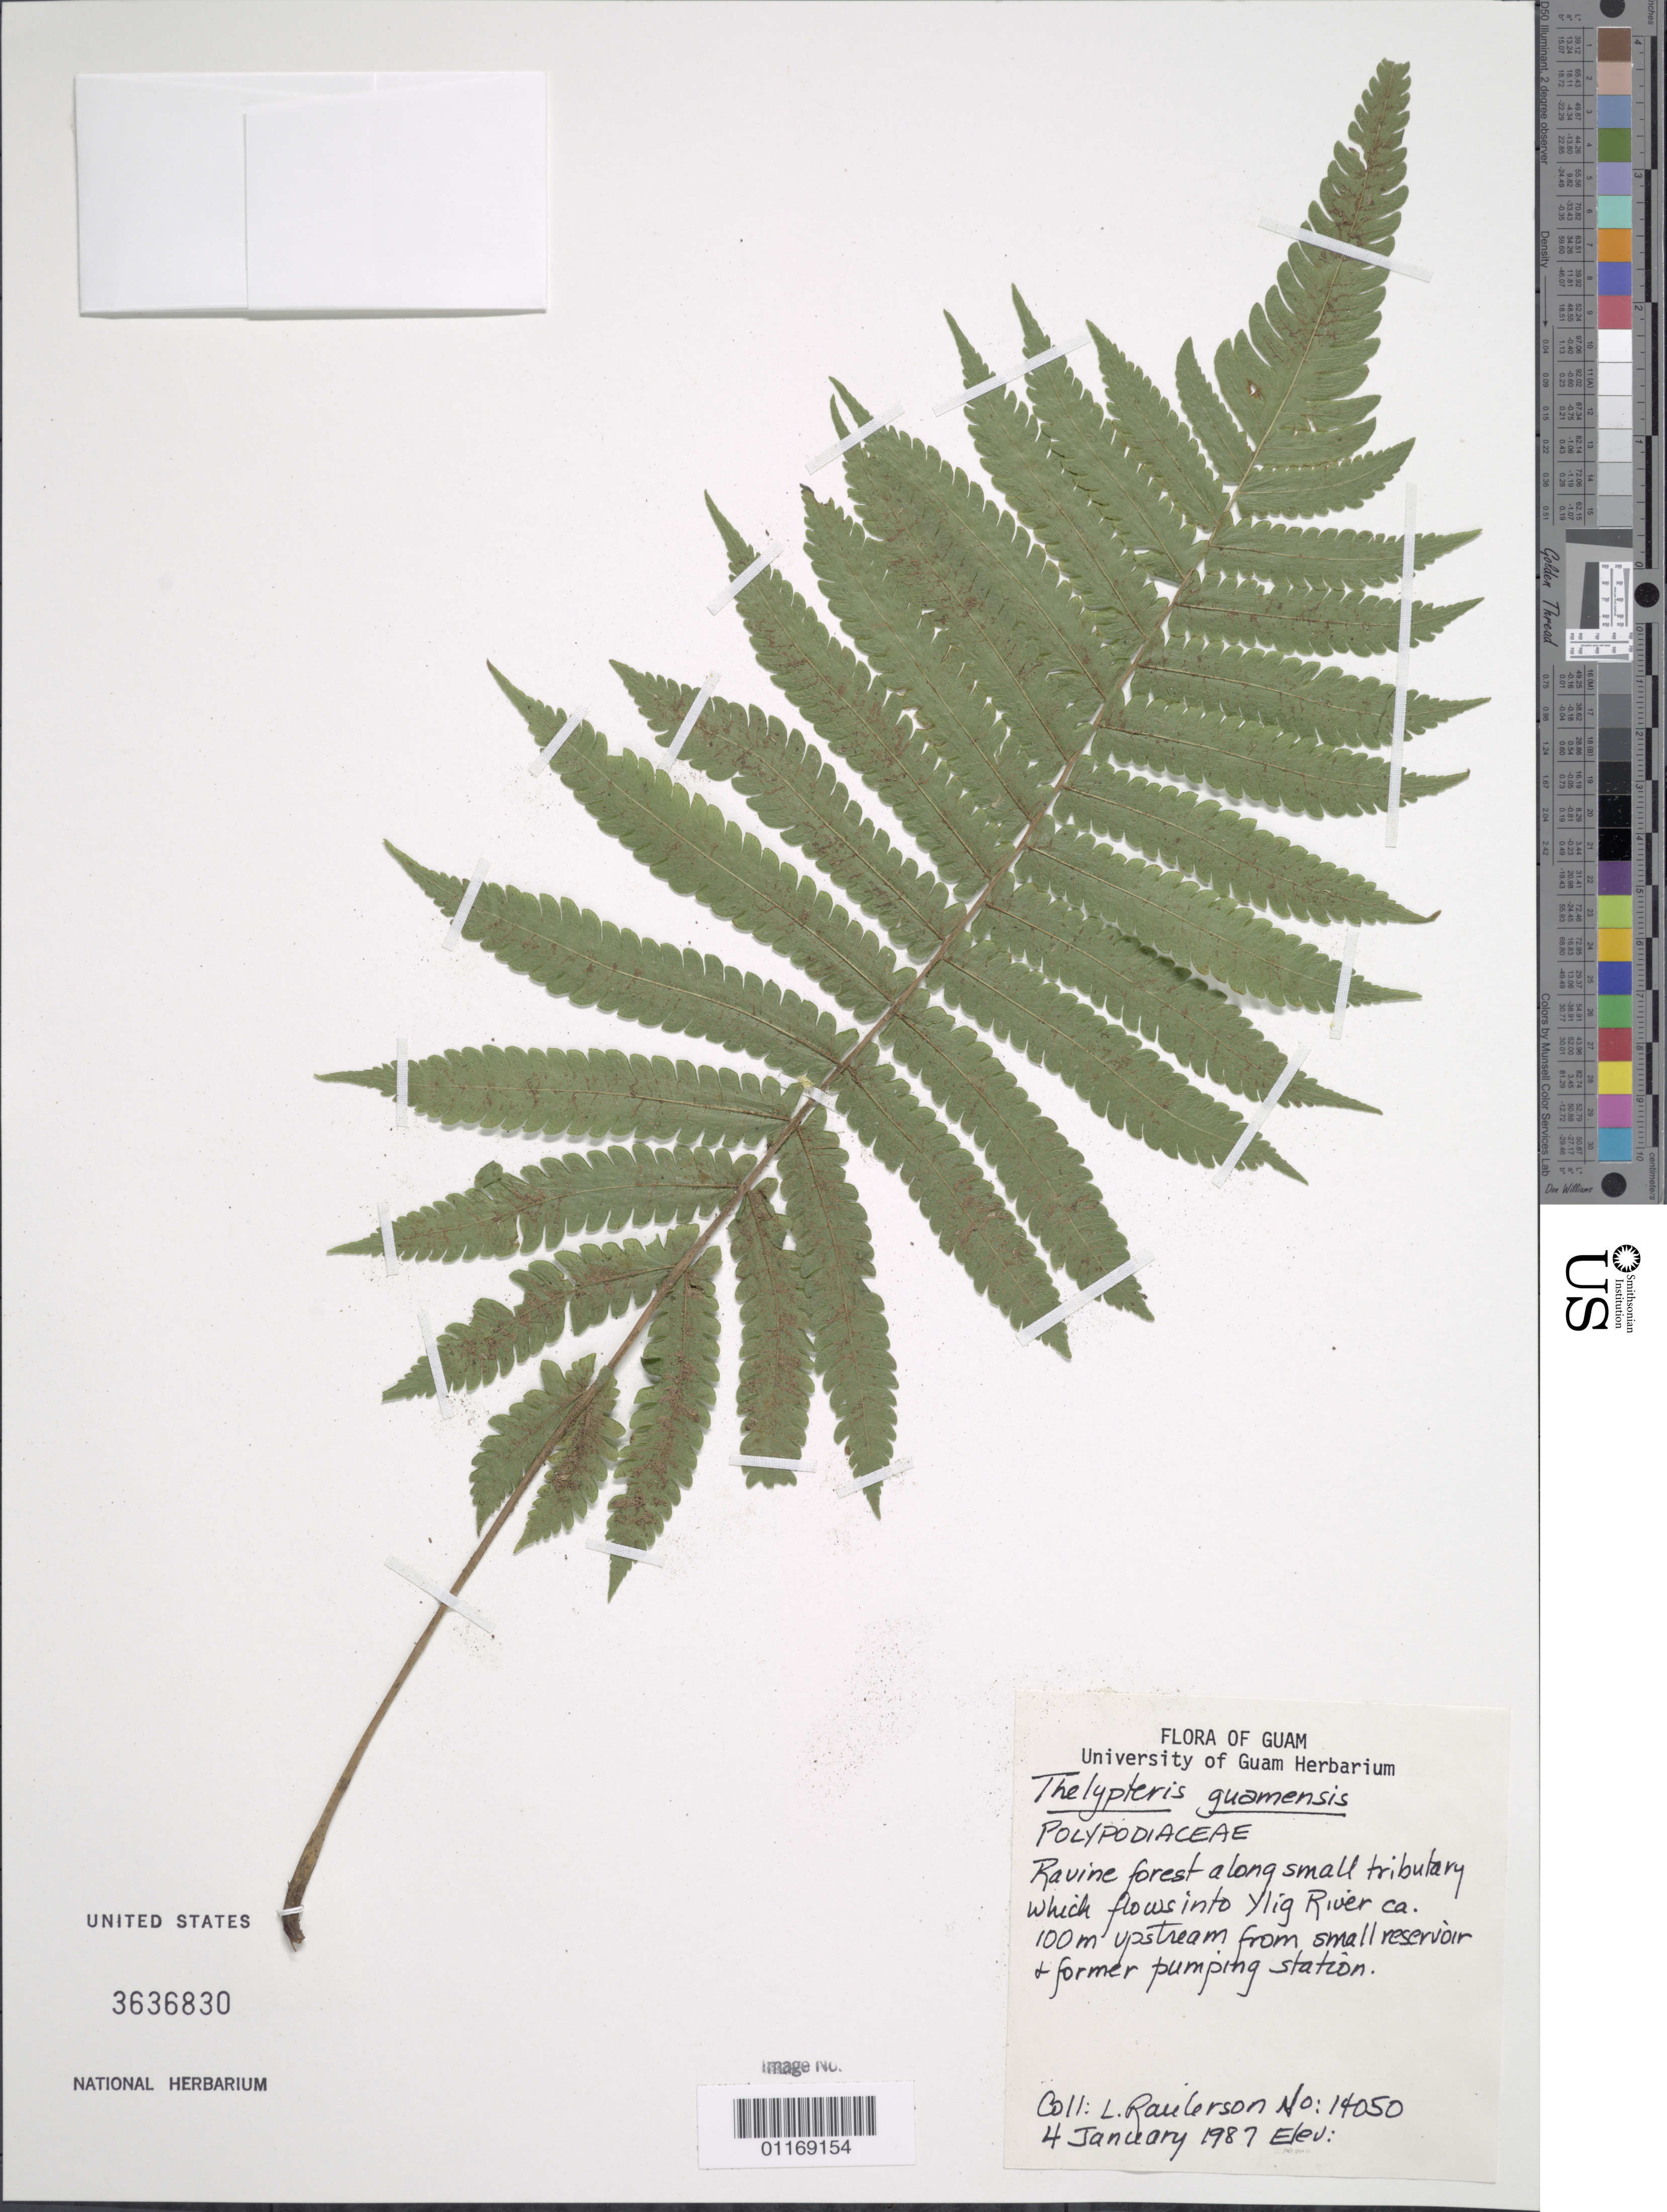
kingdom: Plantae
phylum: Tracheophyta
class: Polypodiopsida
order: Polypodiales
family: Thelypteridaceae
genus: Christella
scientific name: Christella guamensis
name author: Holttum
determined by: Wagner, W. L., (BOT), Smithsonian Institution - National Museum of Natural History (UNITED STATES)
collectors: A. Rinehart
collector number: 14050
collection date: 1987-01-04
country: Guam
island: Guam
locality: Along small tributary which flows into Ylig River ca. 100 m upstream from small reservoir + former pumping station.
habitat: Ravine forest.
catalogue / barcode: US 3636830